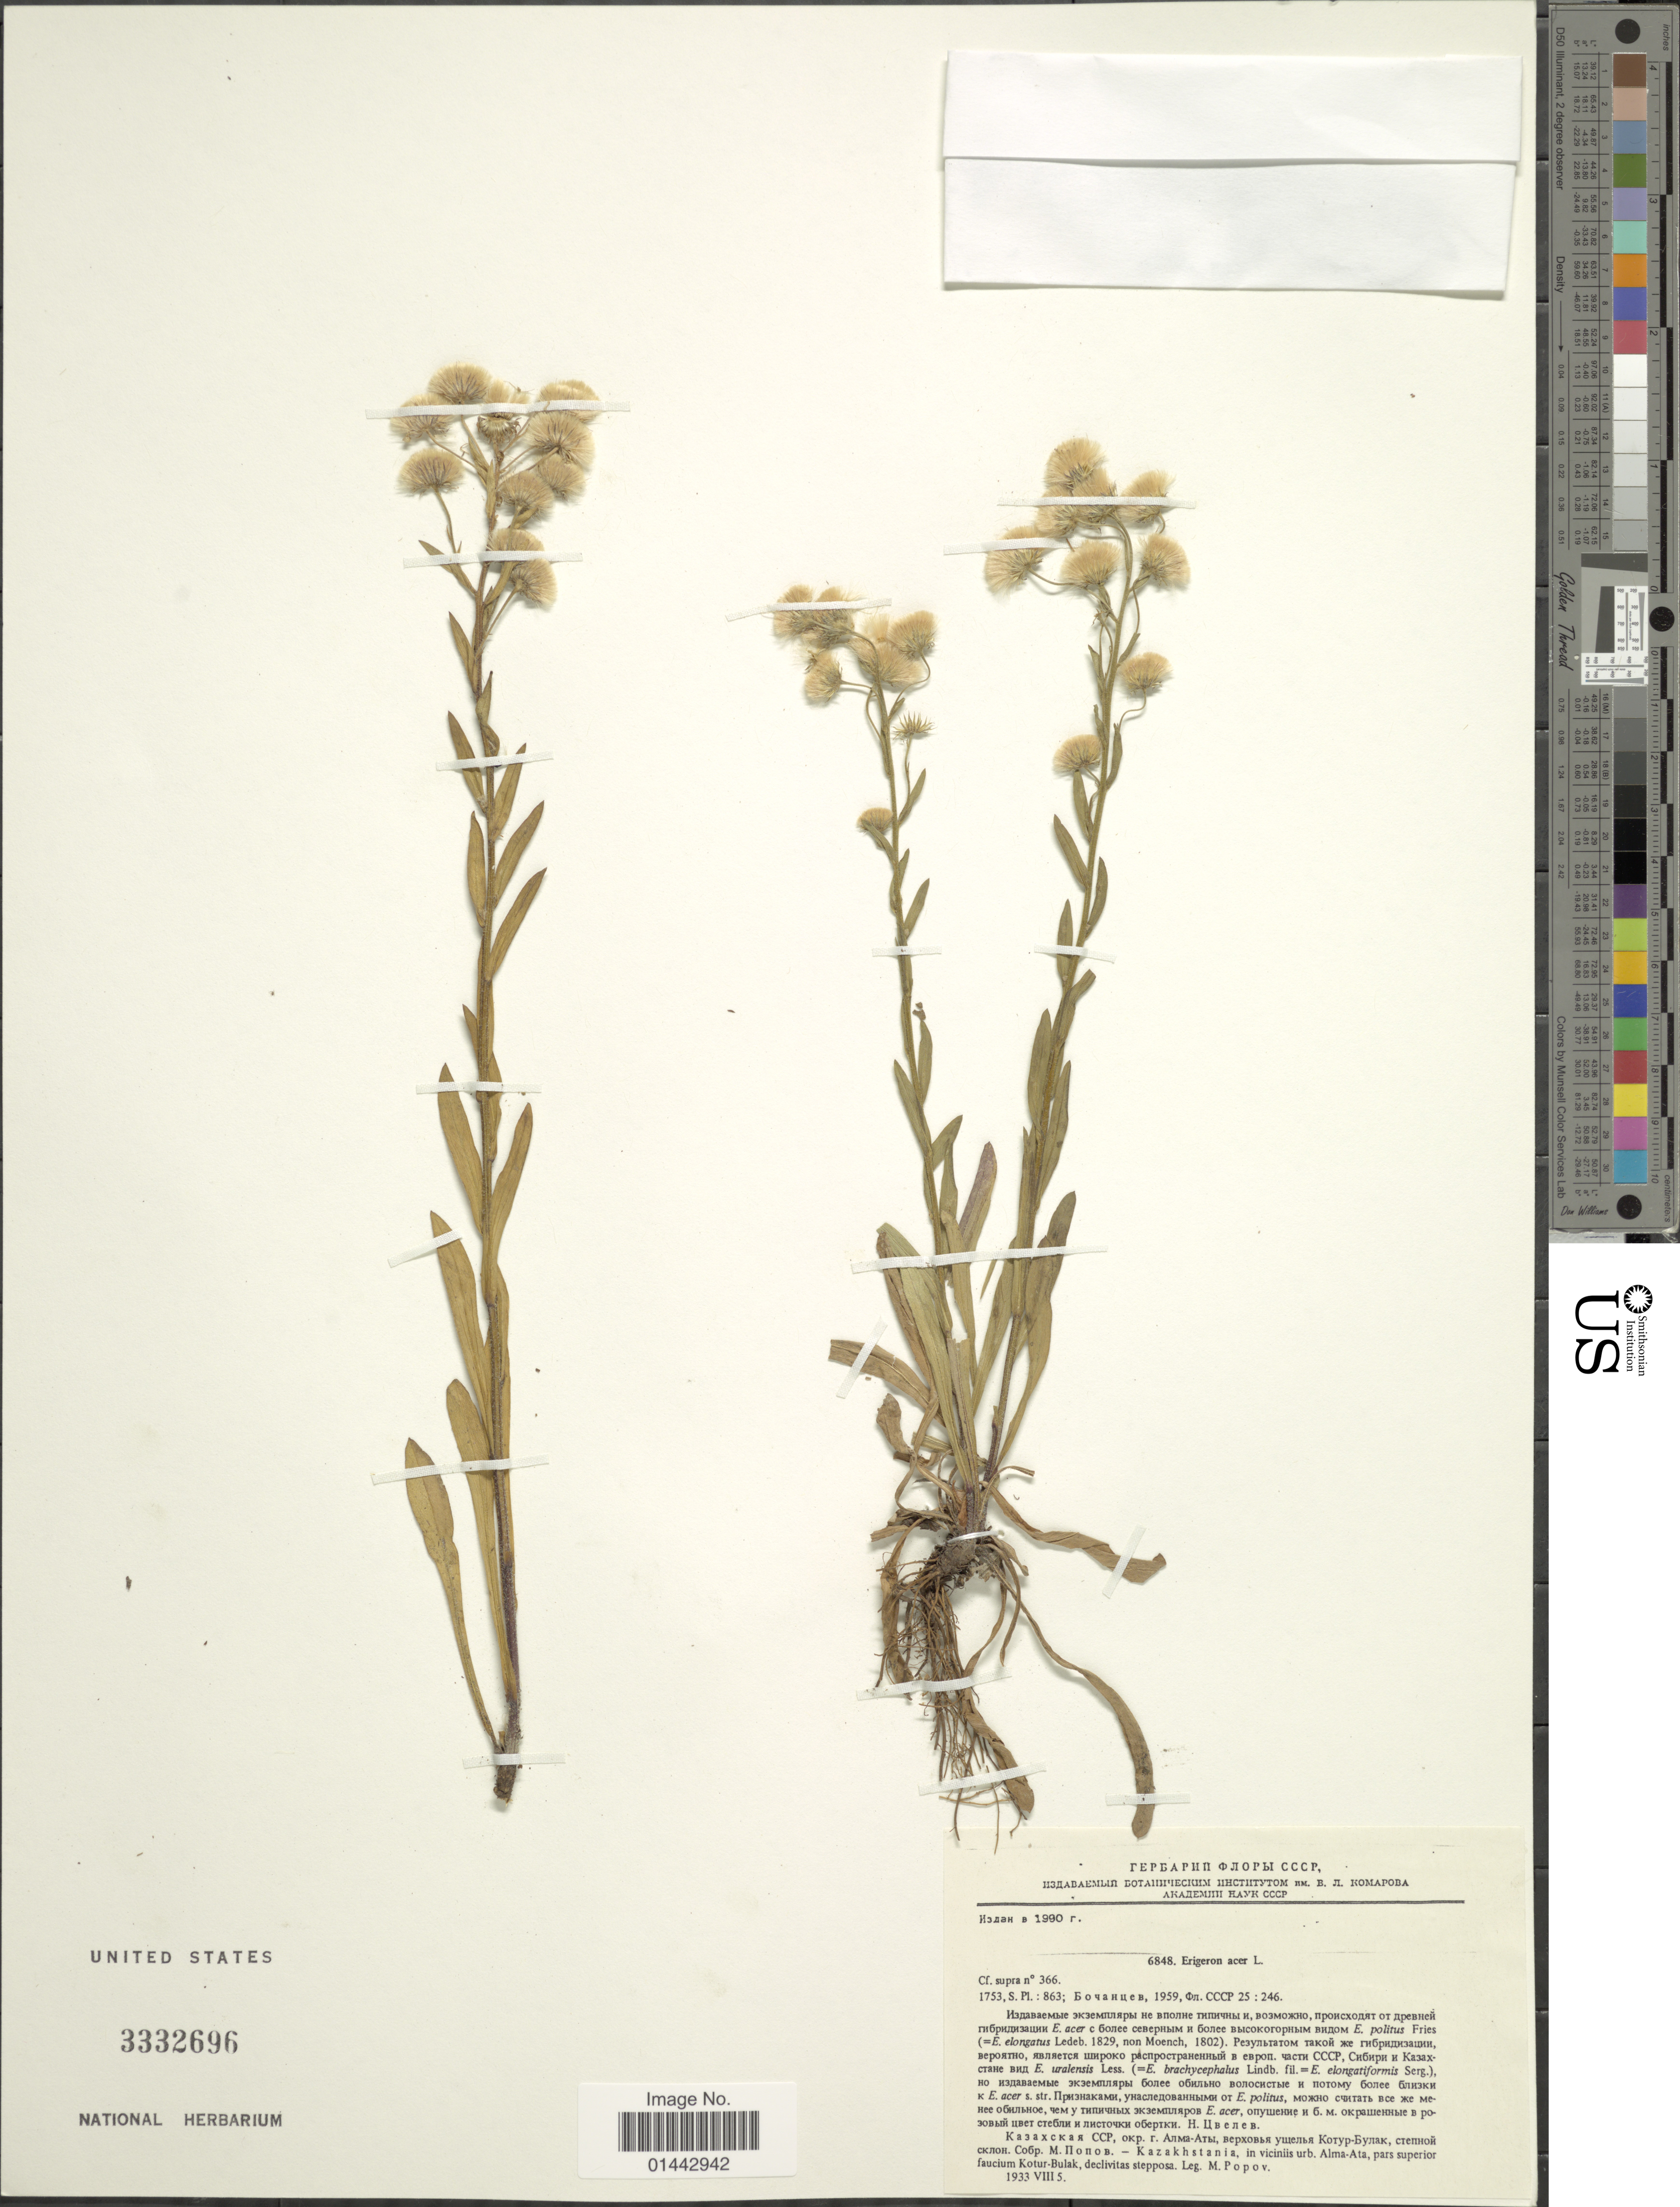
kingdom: Plantae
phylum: Tracheophyta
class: Magnoliopsida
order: Asterales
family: Asteraceae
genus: Erigeron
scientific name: Erigeron acris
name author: L.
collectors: M. Popov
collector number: cf. supra 366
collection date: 1933-08-05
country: Kazakhstan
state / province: Almaty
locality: Kazakhstania, in viciniis urb. Alma-Ata, pars superior faucium Kotur-Bulak, declivitas stepposa.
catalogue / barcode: US 3332696